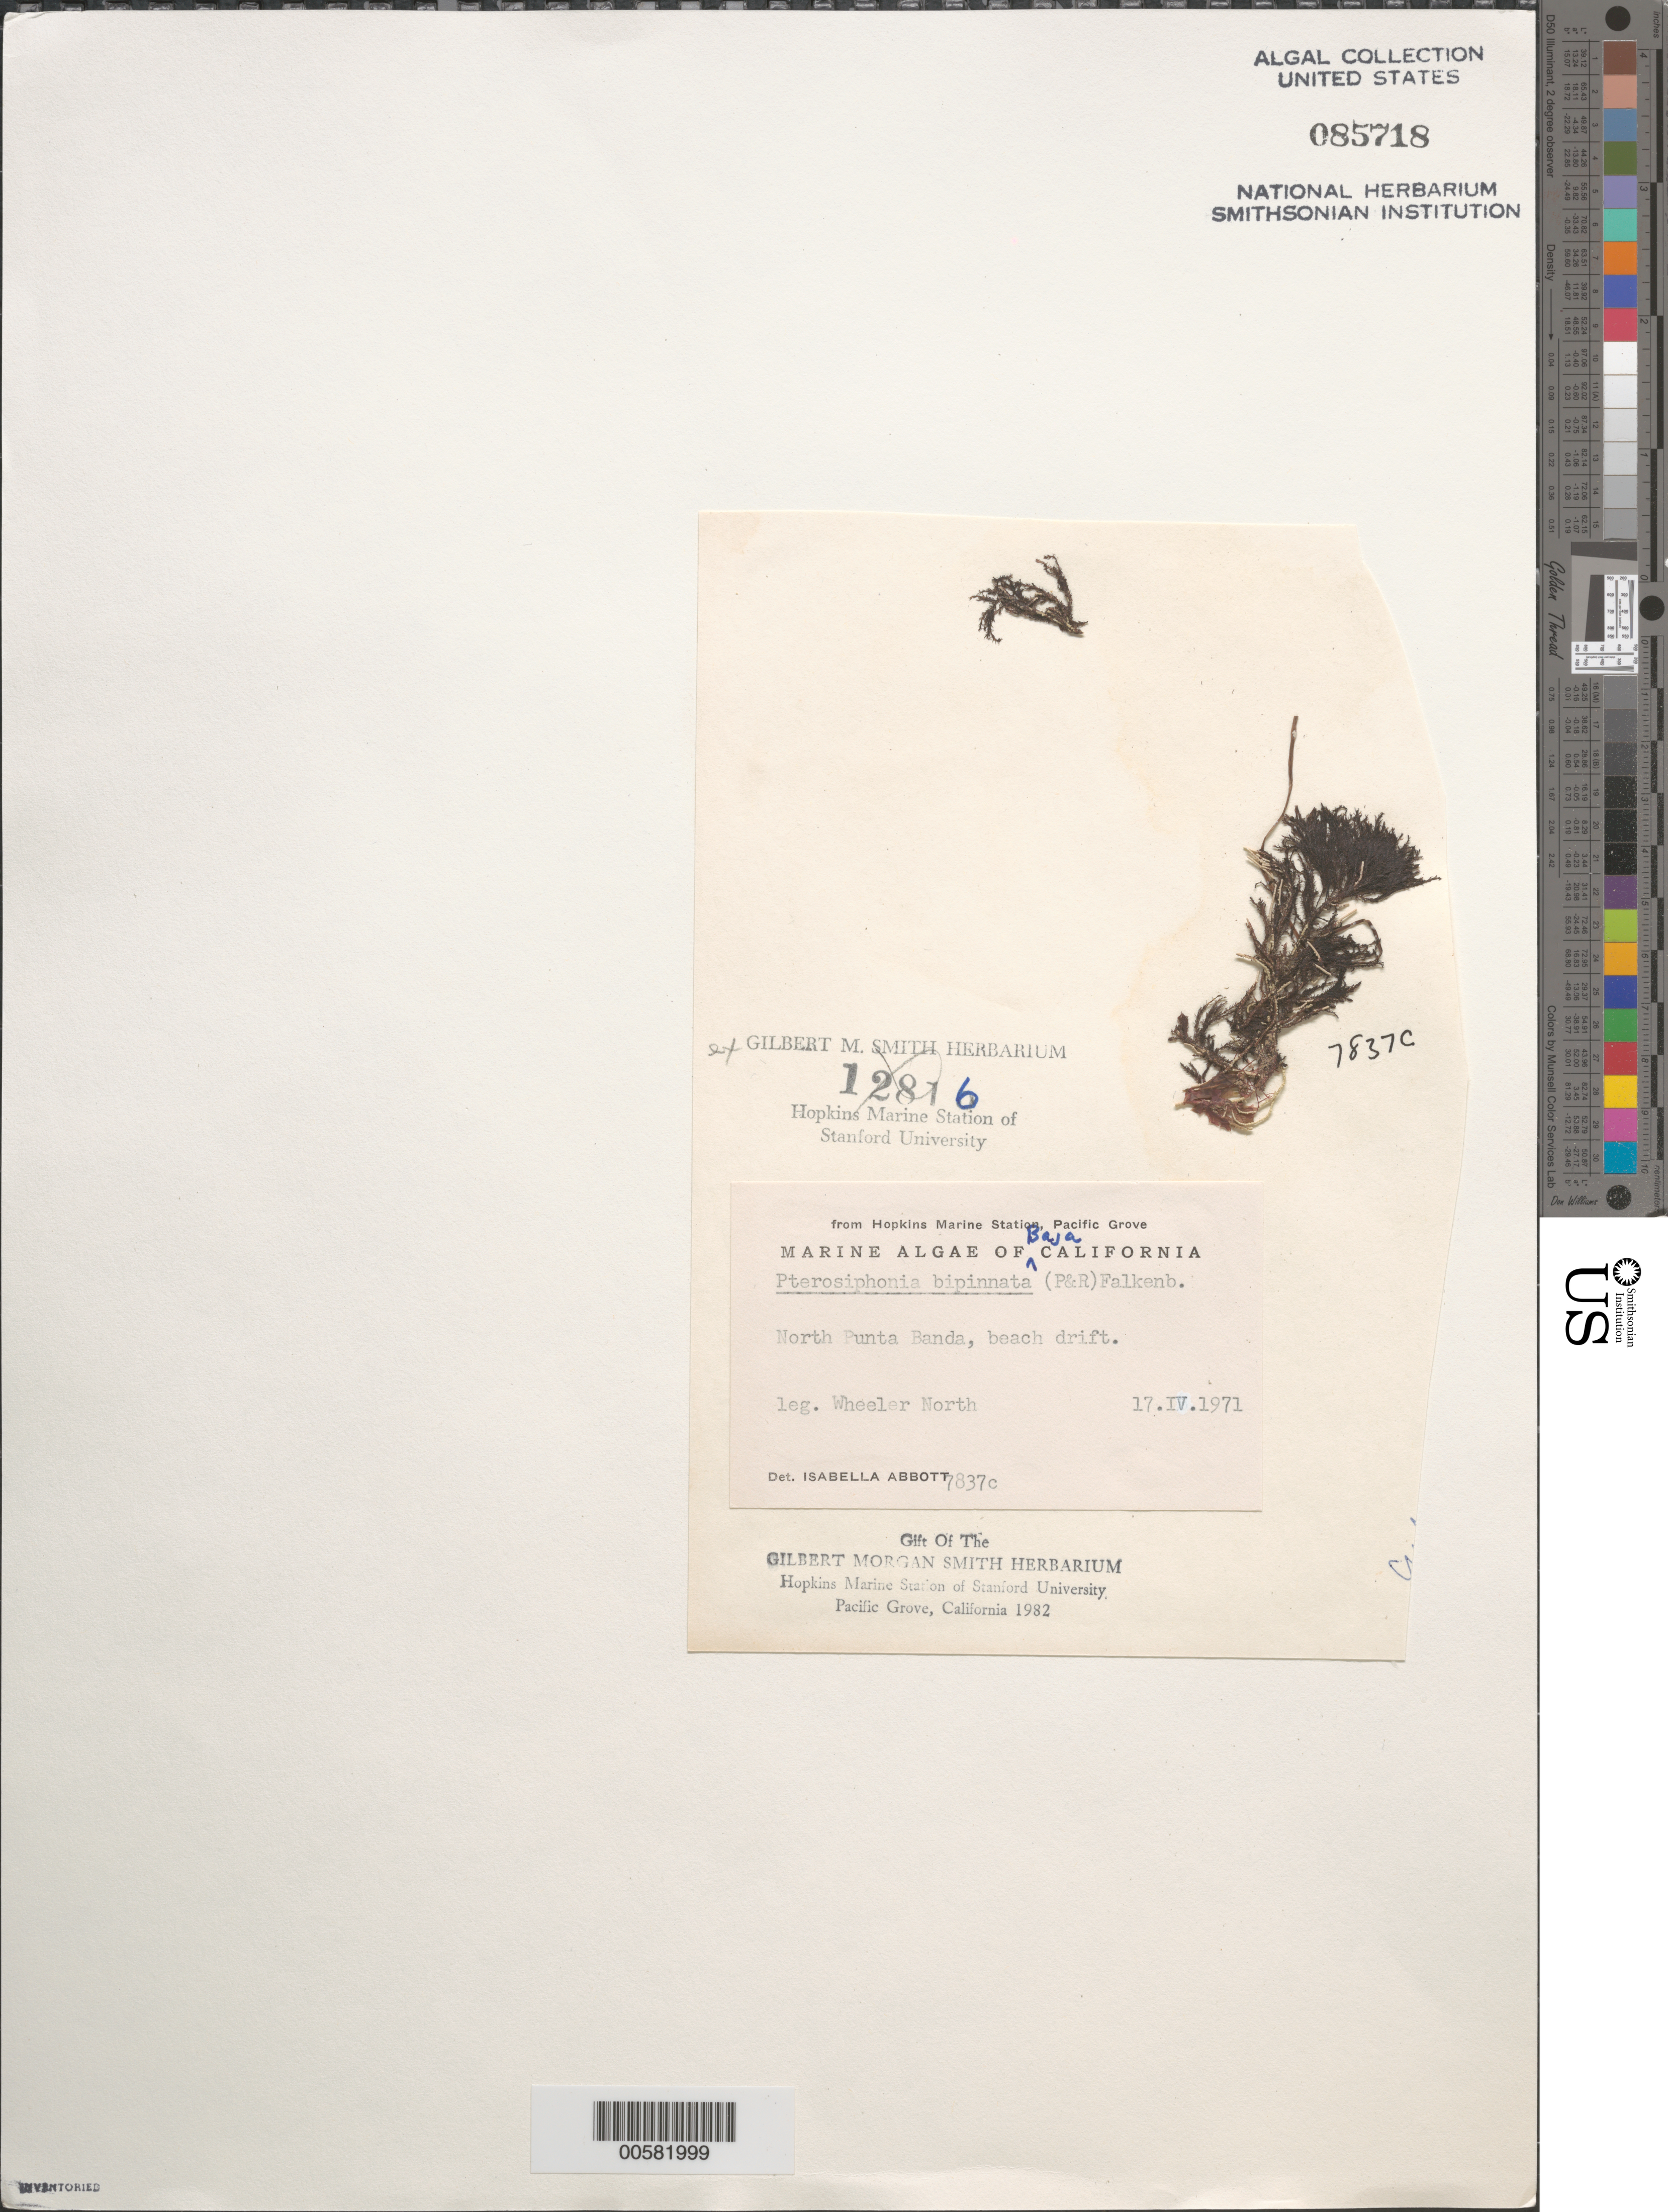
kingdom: Plantae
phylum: Rhodophyta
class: Florideophyceae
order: Ceramiales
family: Rhodomelaceae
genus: Savoiea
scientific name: Savoiea bipinnata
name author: (Postels & Rupr.) M.J. Wynne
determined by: Algae name updating Project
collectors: W. North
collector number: IAA 7837c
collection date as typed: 17 Apr 1971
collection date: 1971-04-17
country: Mexico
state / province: Baja California Norte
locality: North Punta Banda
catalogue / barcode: US 85718